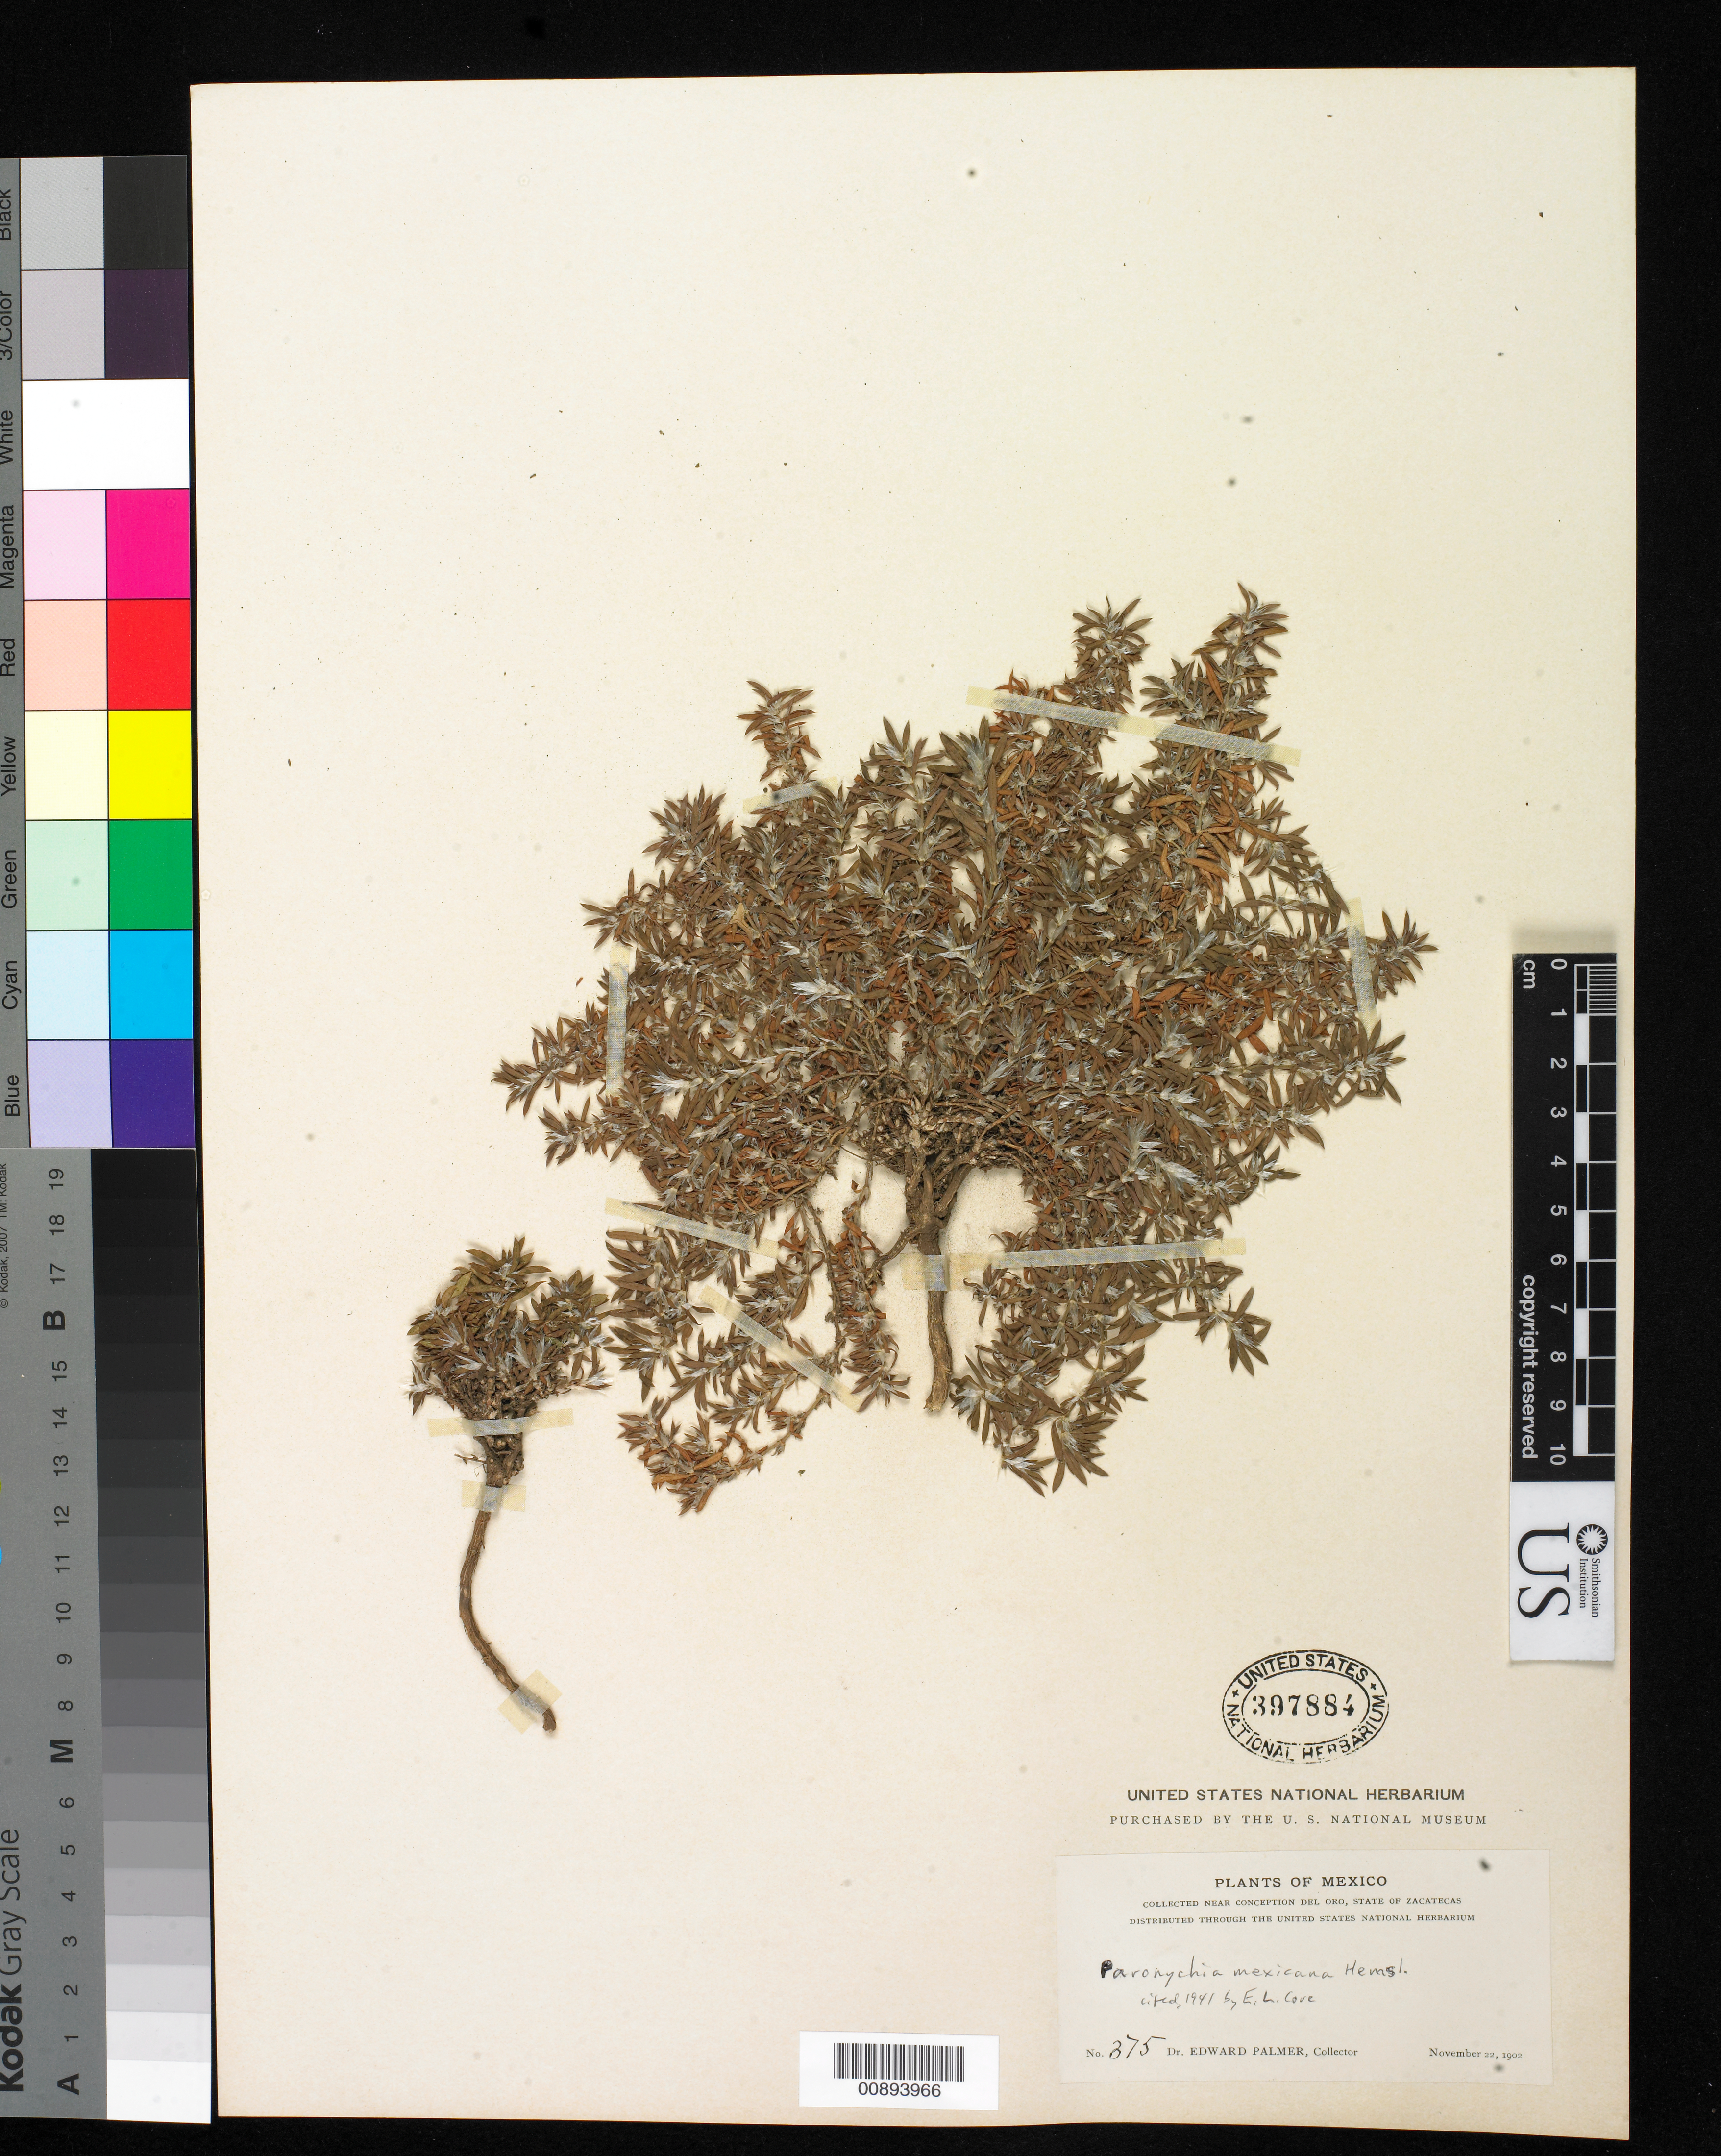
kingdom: Plantae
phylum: Tracheophyta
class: Magnoliopsida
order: Caryophyllales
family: Caryophyllaceae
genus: Paronychia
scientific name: Paronychia mexicana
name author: Hemsl.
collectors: E. Palmer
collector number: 375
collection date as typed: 22 Nov 1902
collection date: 1902-11-22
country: Mexico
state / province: Zacatecas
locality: Near Concepción del Oro, Zacatecas.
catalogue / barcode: US 397884